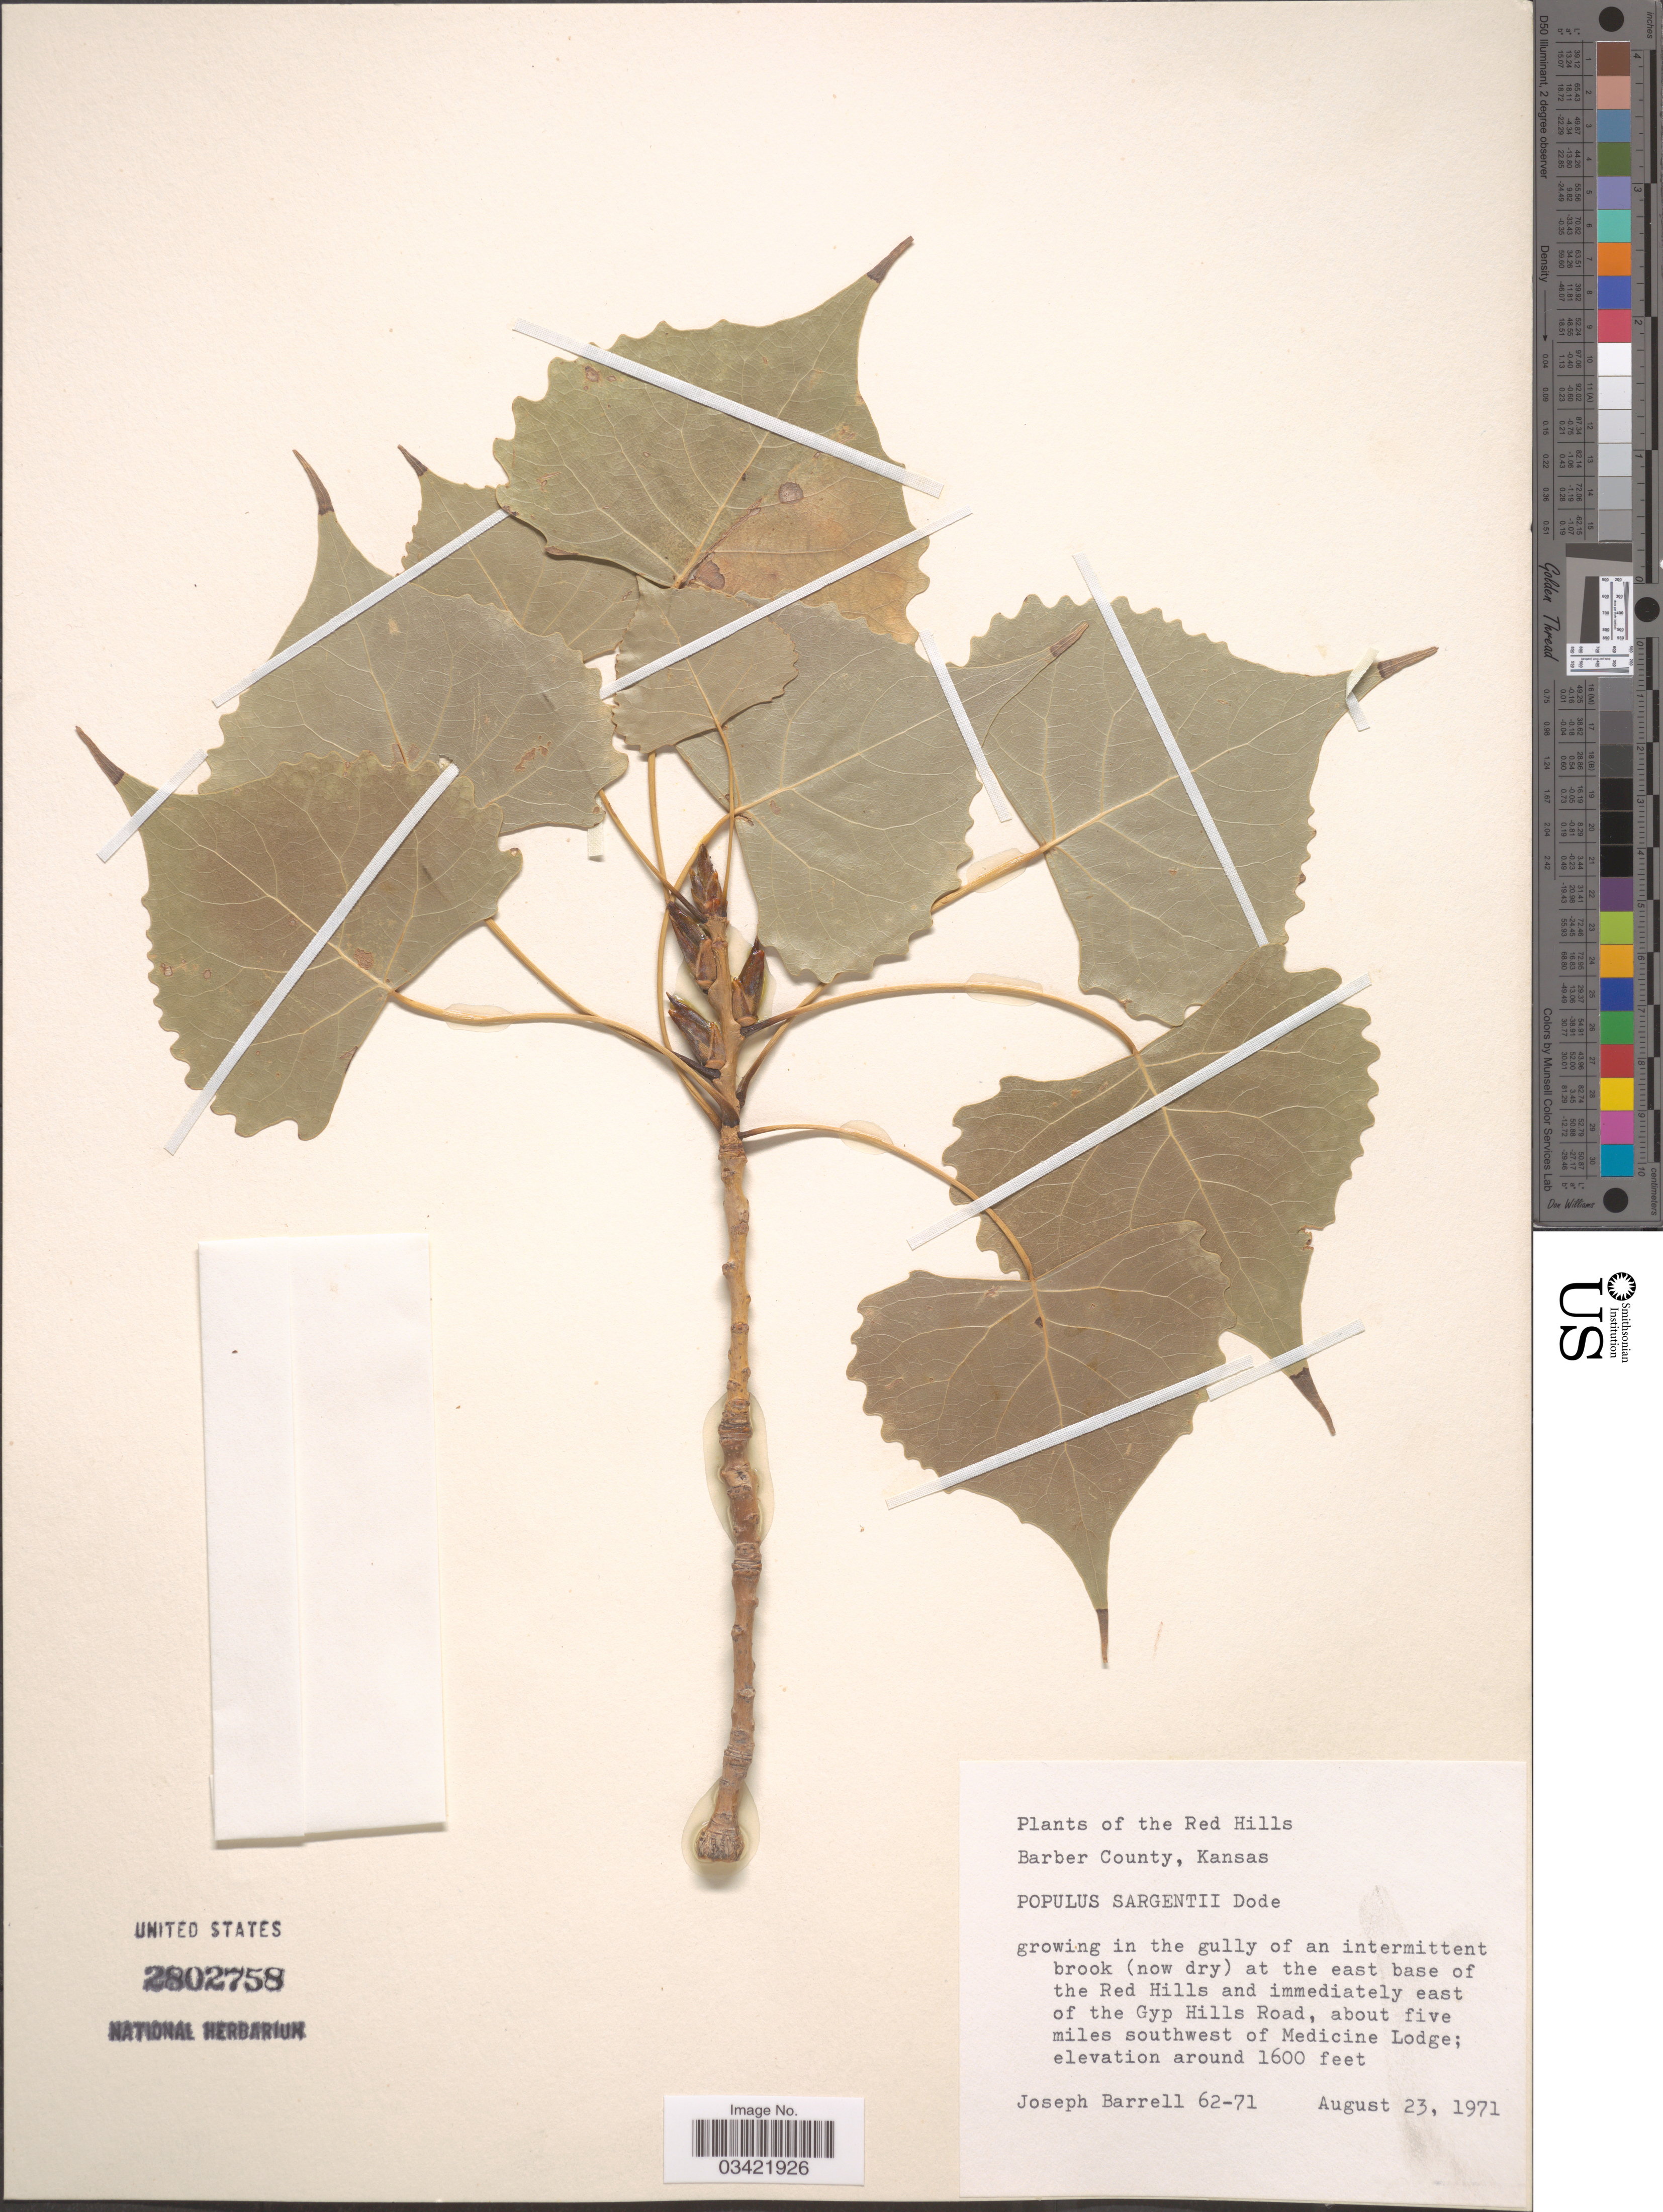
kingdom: Plantae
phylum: Tracheophyta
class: Magnoliopsida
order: Malpighiales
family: Salicaceae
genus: Populus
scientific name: Populus deltoides subsp. monilifera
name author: (Aiton) Eckenw.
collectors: J. Barrell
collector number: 62-71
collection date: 1971-08-23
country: United States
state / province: Kansas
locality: The Red Hills. Barber County. At the east base of the Red Hills and immediately east of the Gyp Hills Road, about five miles southwest of Medicine Lodge.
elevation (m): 488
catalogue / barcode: US 2802758